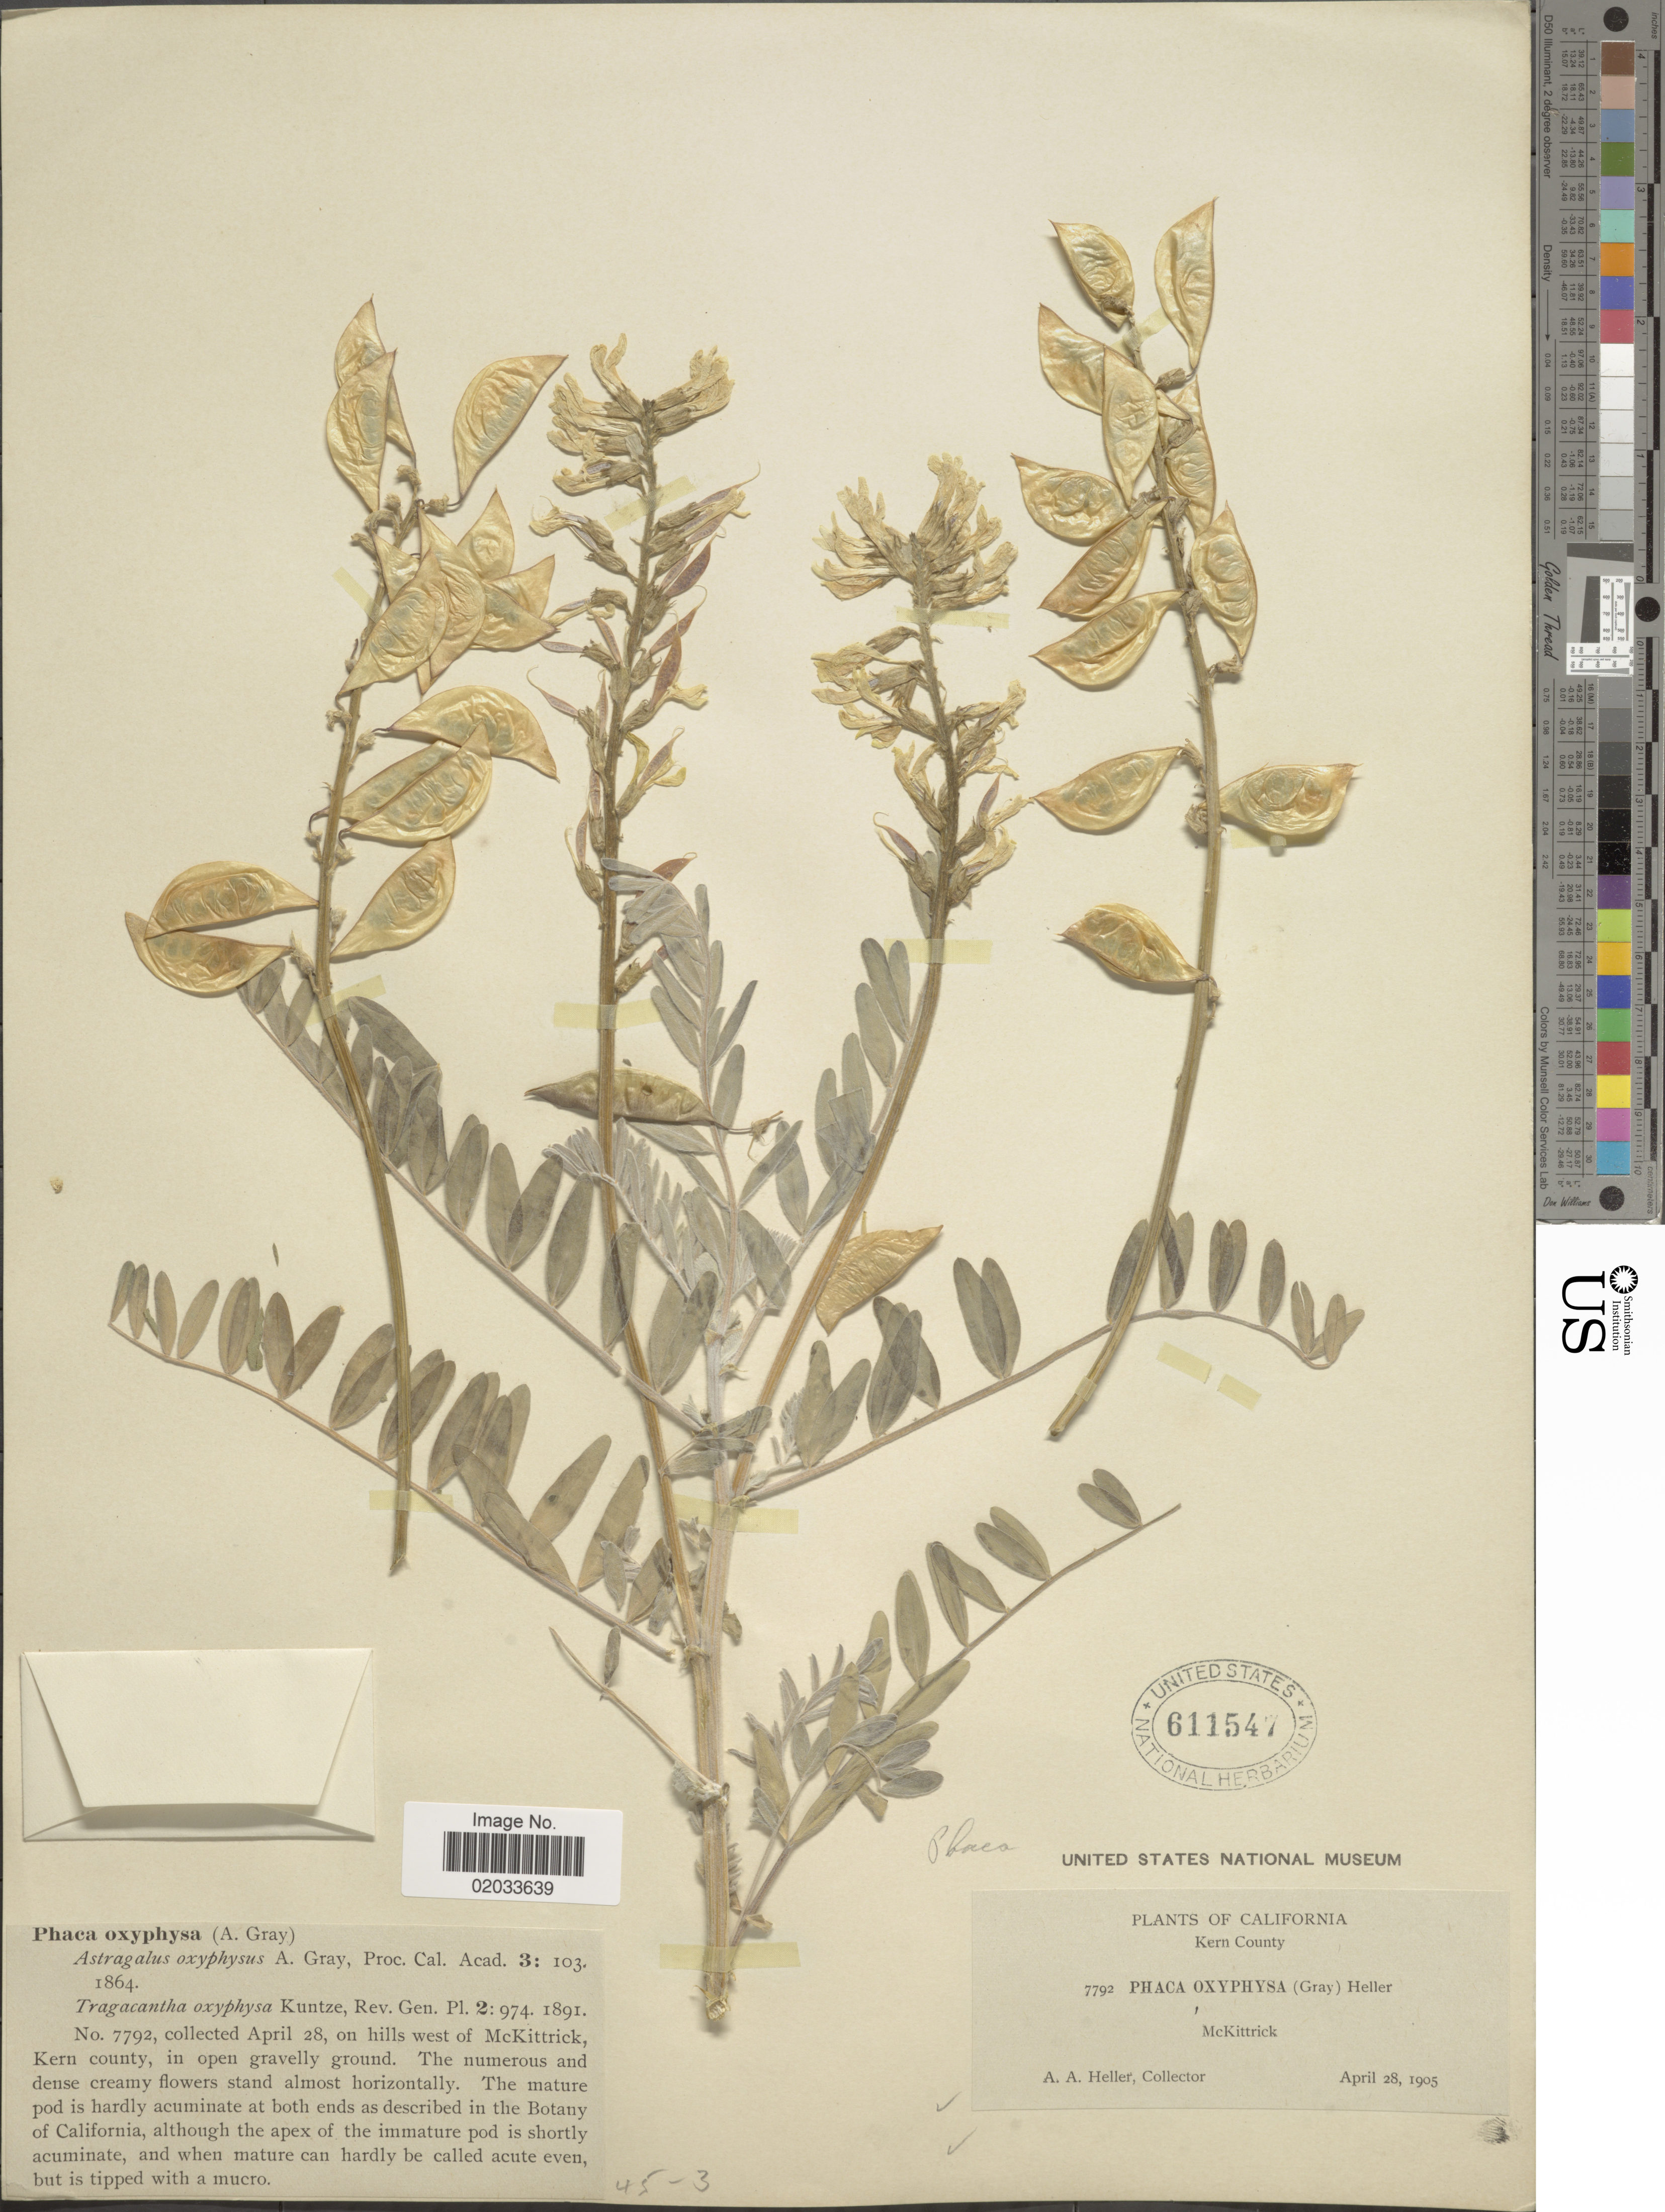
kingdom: Plantae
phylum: Tracheophyta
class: Magnoliopsida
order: Fabales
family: Fabaceae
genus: Astragalus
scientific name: Astragalus oxyphysus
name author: A. Gray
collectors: A. A. Heller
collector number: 7792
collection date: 1905-04-28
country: United States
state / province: California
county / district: Kern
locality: Kern County, McKittrick.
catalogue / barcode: US 611547